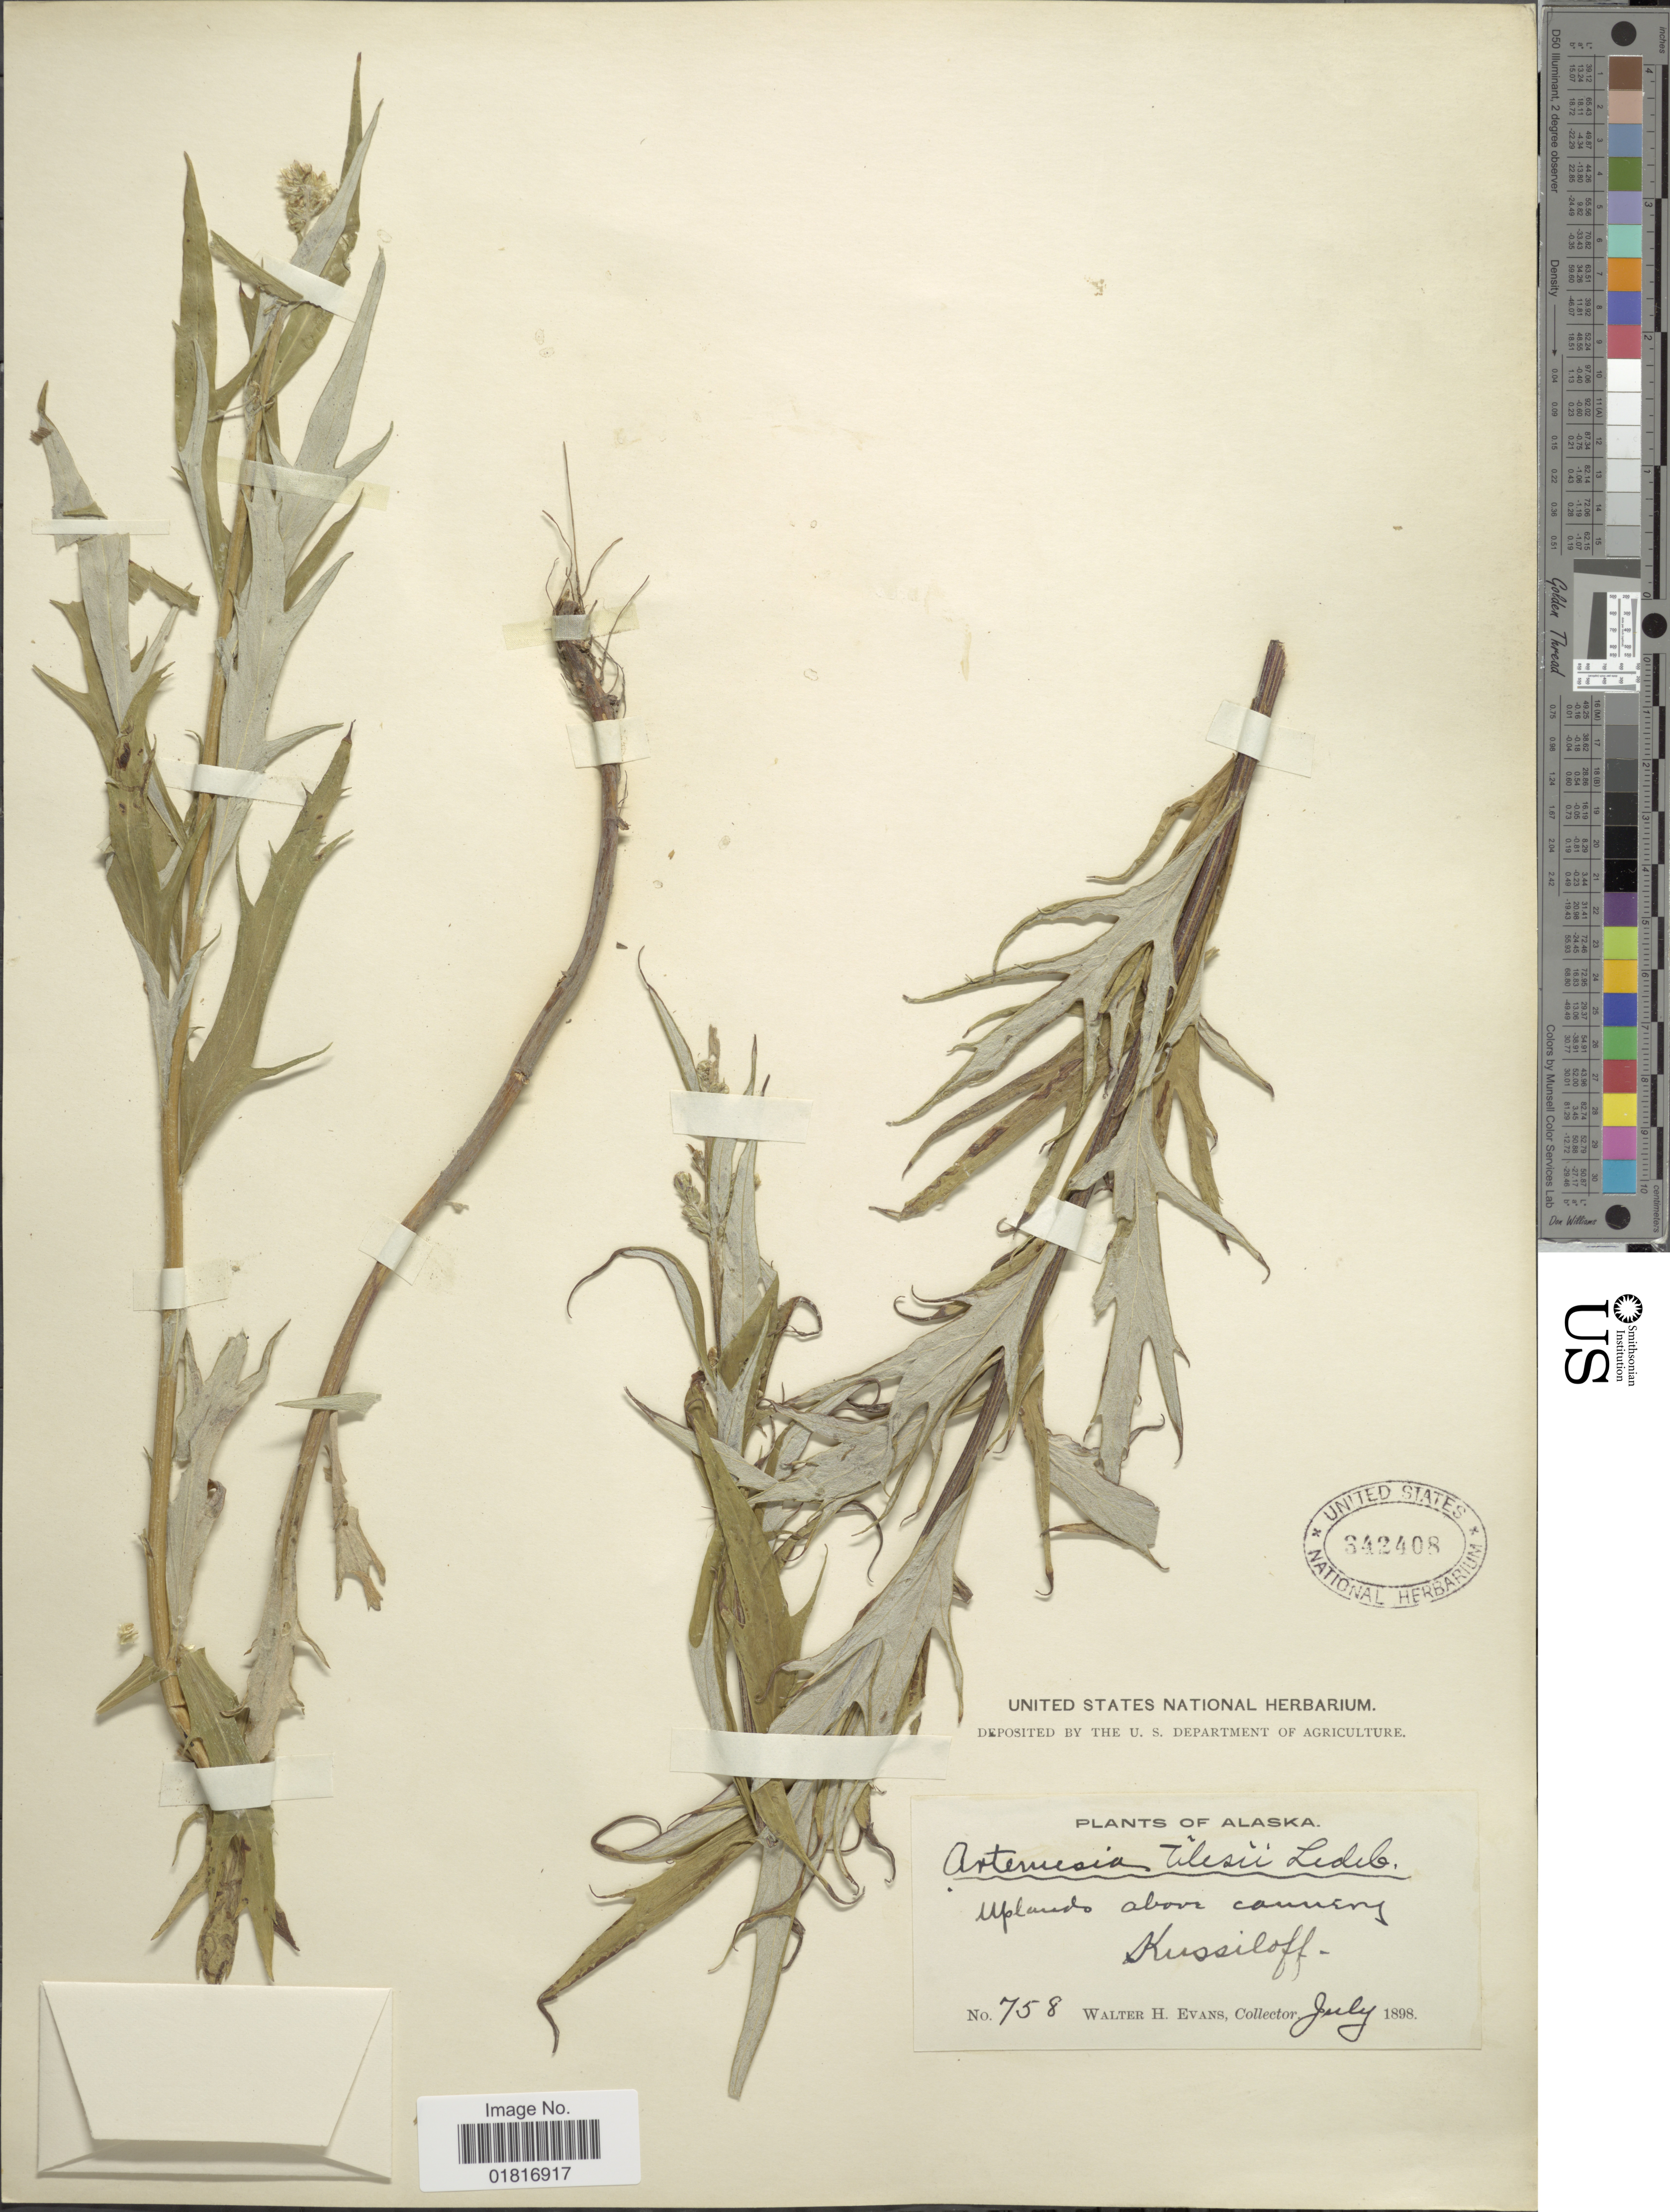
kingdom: Plantae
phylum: Tracheophyta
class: Magnoliopsida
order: Asterales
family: Asteraceae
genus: Artemisia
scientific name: Artemisia tilesii var. elatior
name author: Torr. & A. Gray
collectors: W. H. Evans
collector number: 758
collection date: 1898-07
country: United States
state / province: Alaska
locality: Uplands above cannery Kussiloff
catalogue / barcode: US 342408